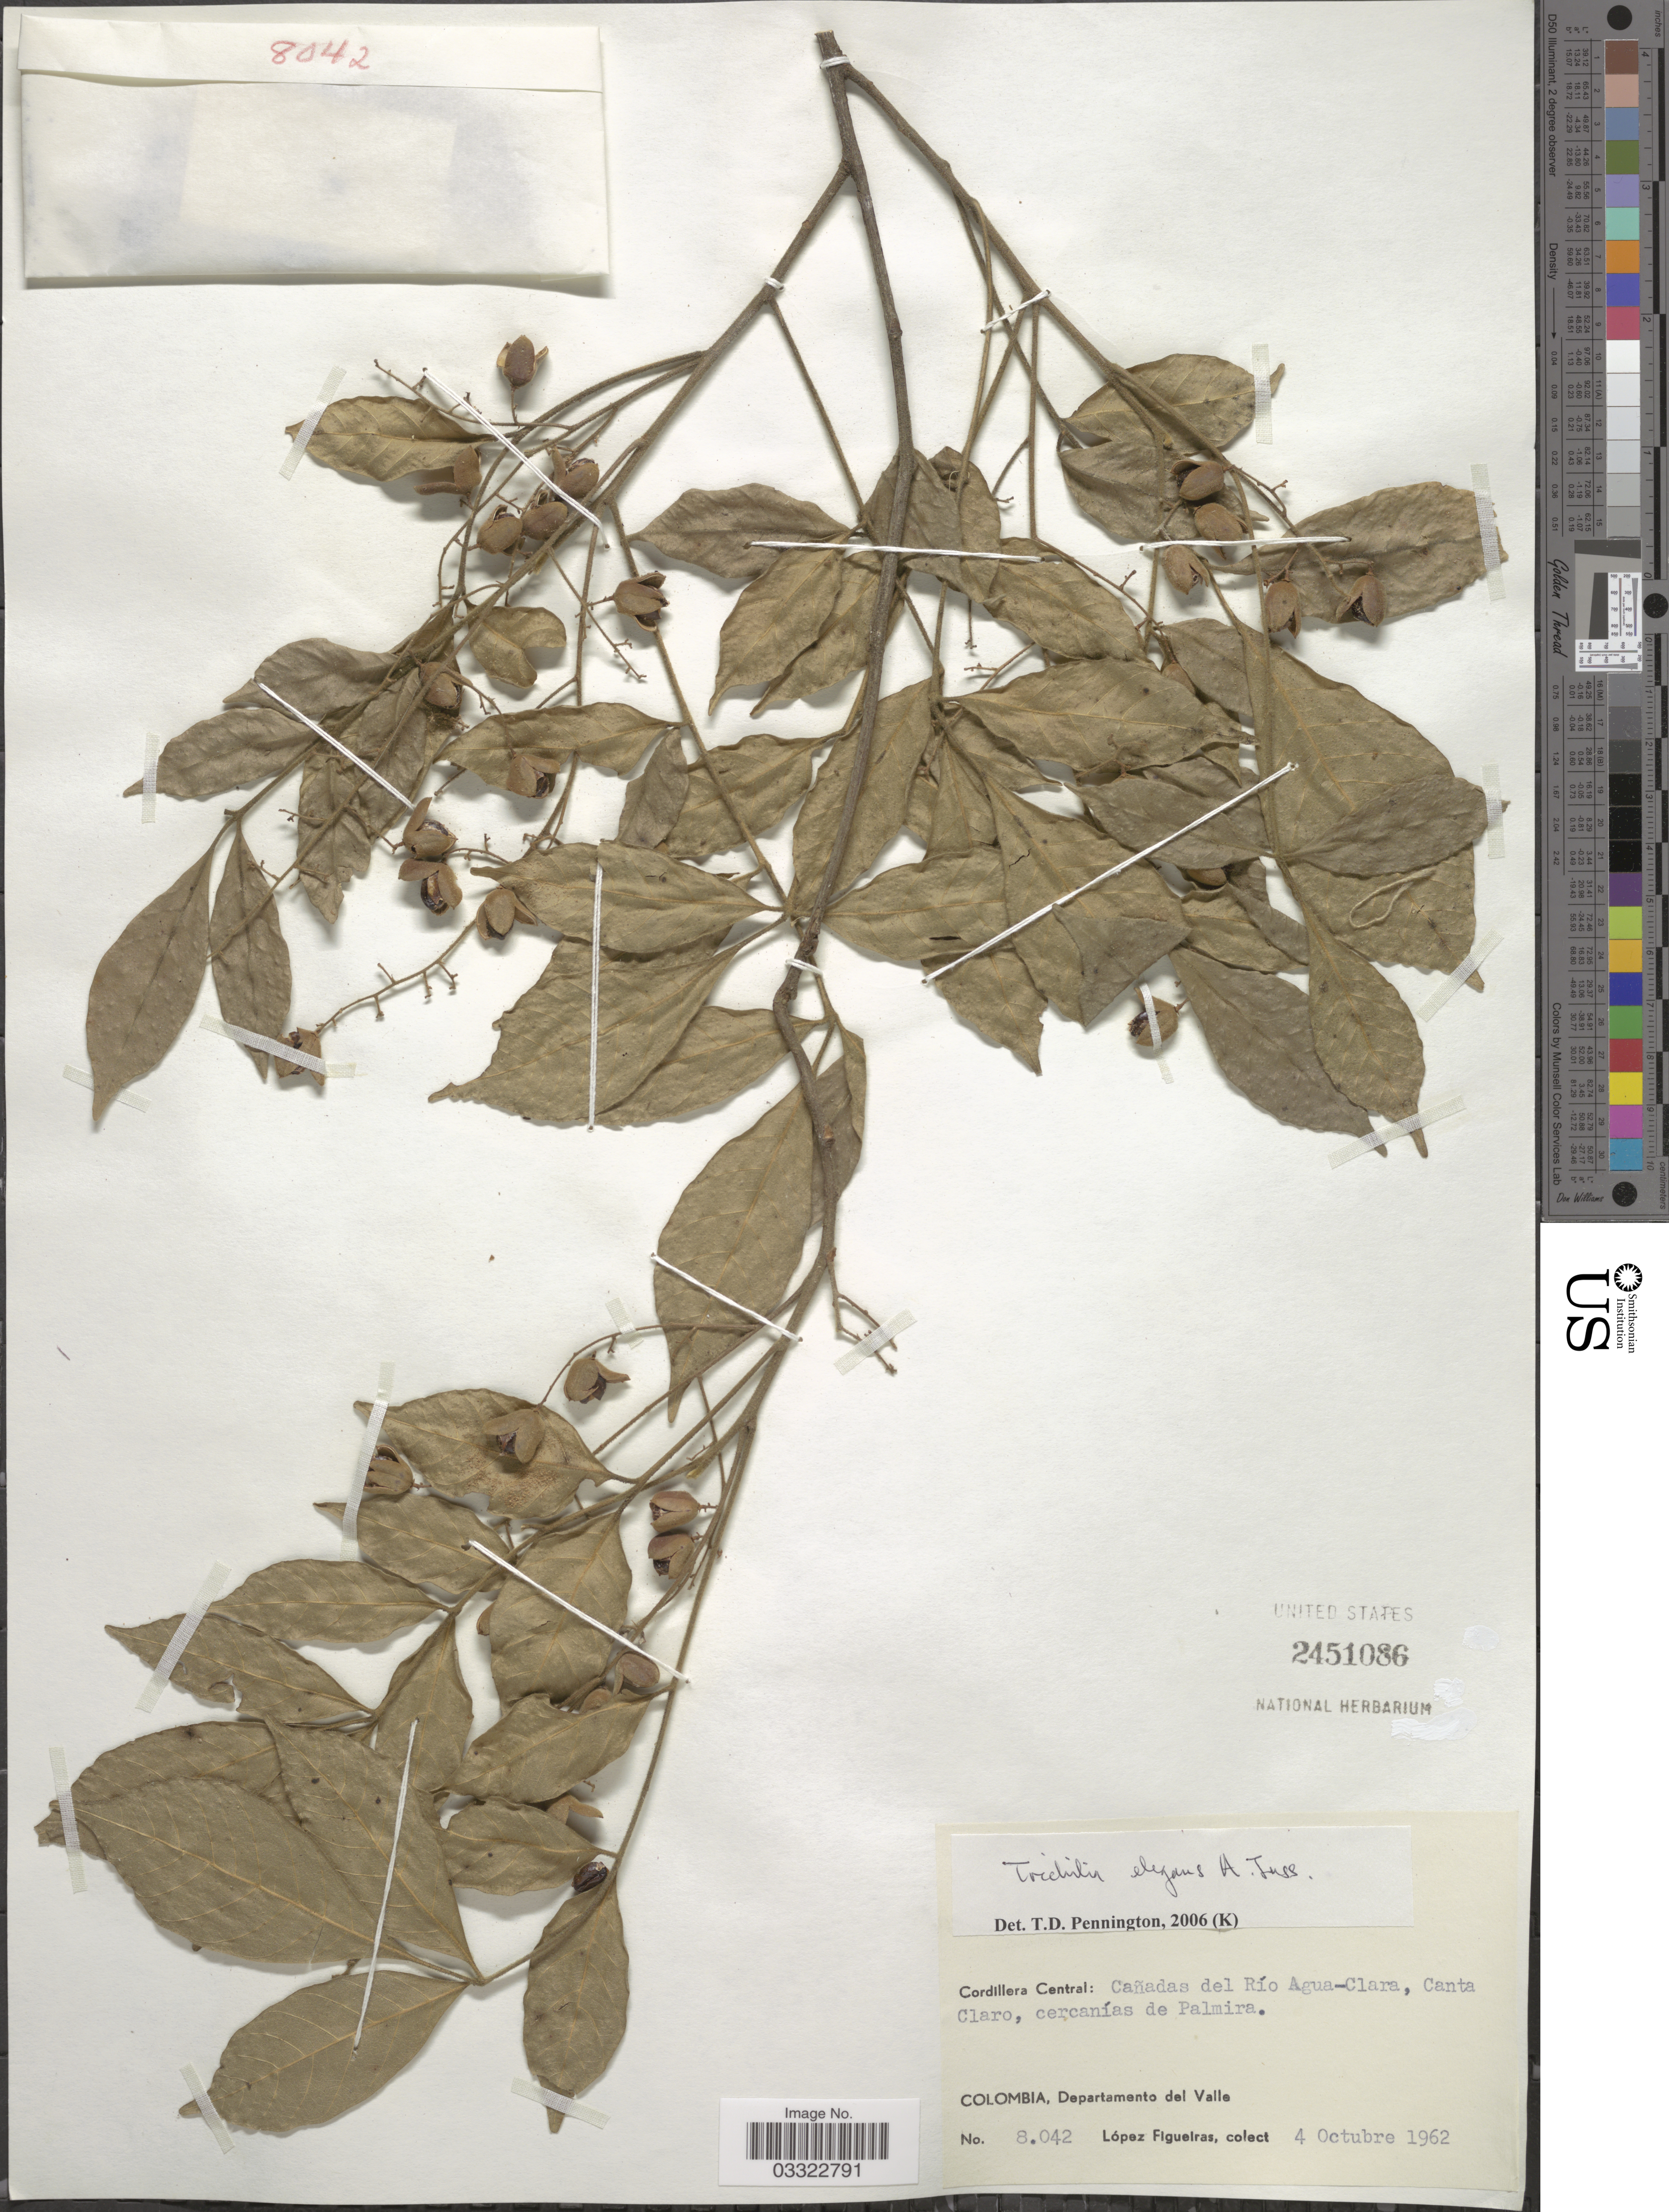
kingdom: Plantae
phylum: Tracheophyta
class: Magnoliopsida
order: Sapindales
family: Meliaceae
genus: Trichilia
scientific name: Trichilia elegans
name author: A. Juss.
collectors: M. López Figueiras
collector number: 8042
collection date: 1962-10-04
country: Colombia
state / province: Valle del Cauca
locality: Cordillera Central: Cañandas del Río Agua-Clara, Canta Claro, cercanías de Palmira. Departamento del Valle.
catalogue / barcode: US 2451086